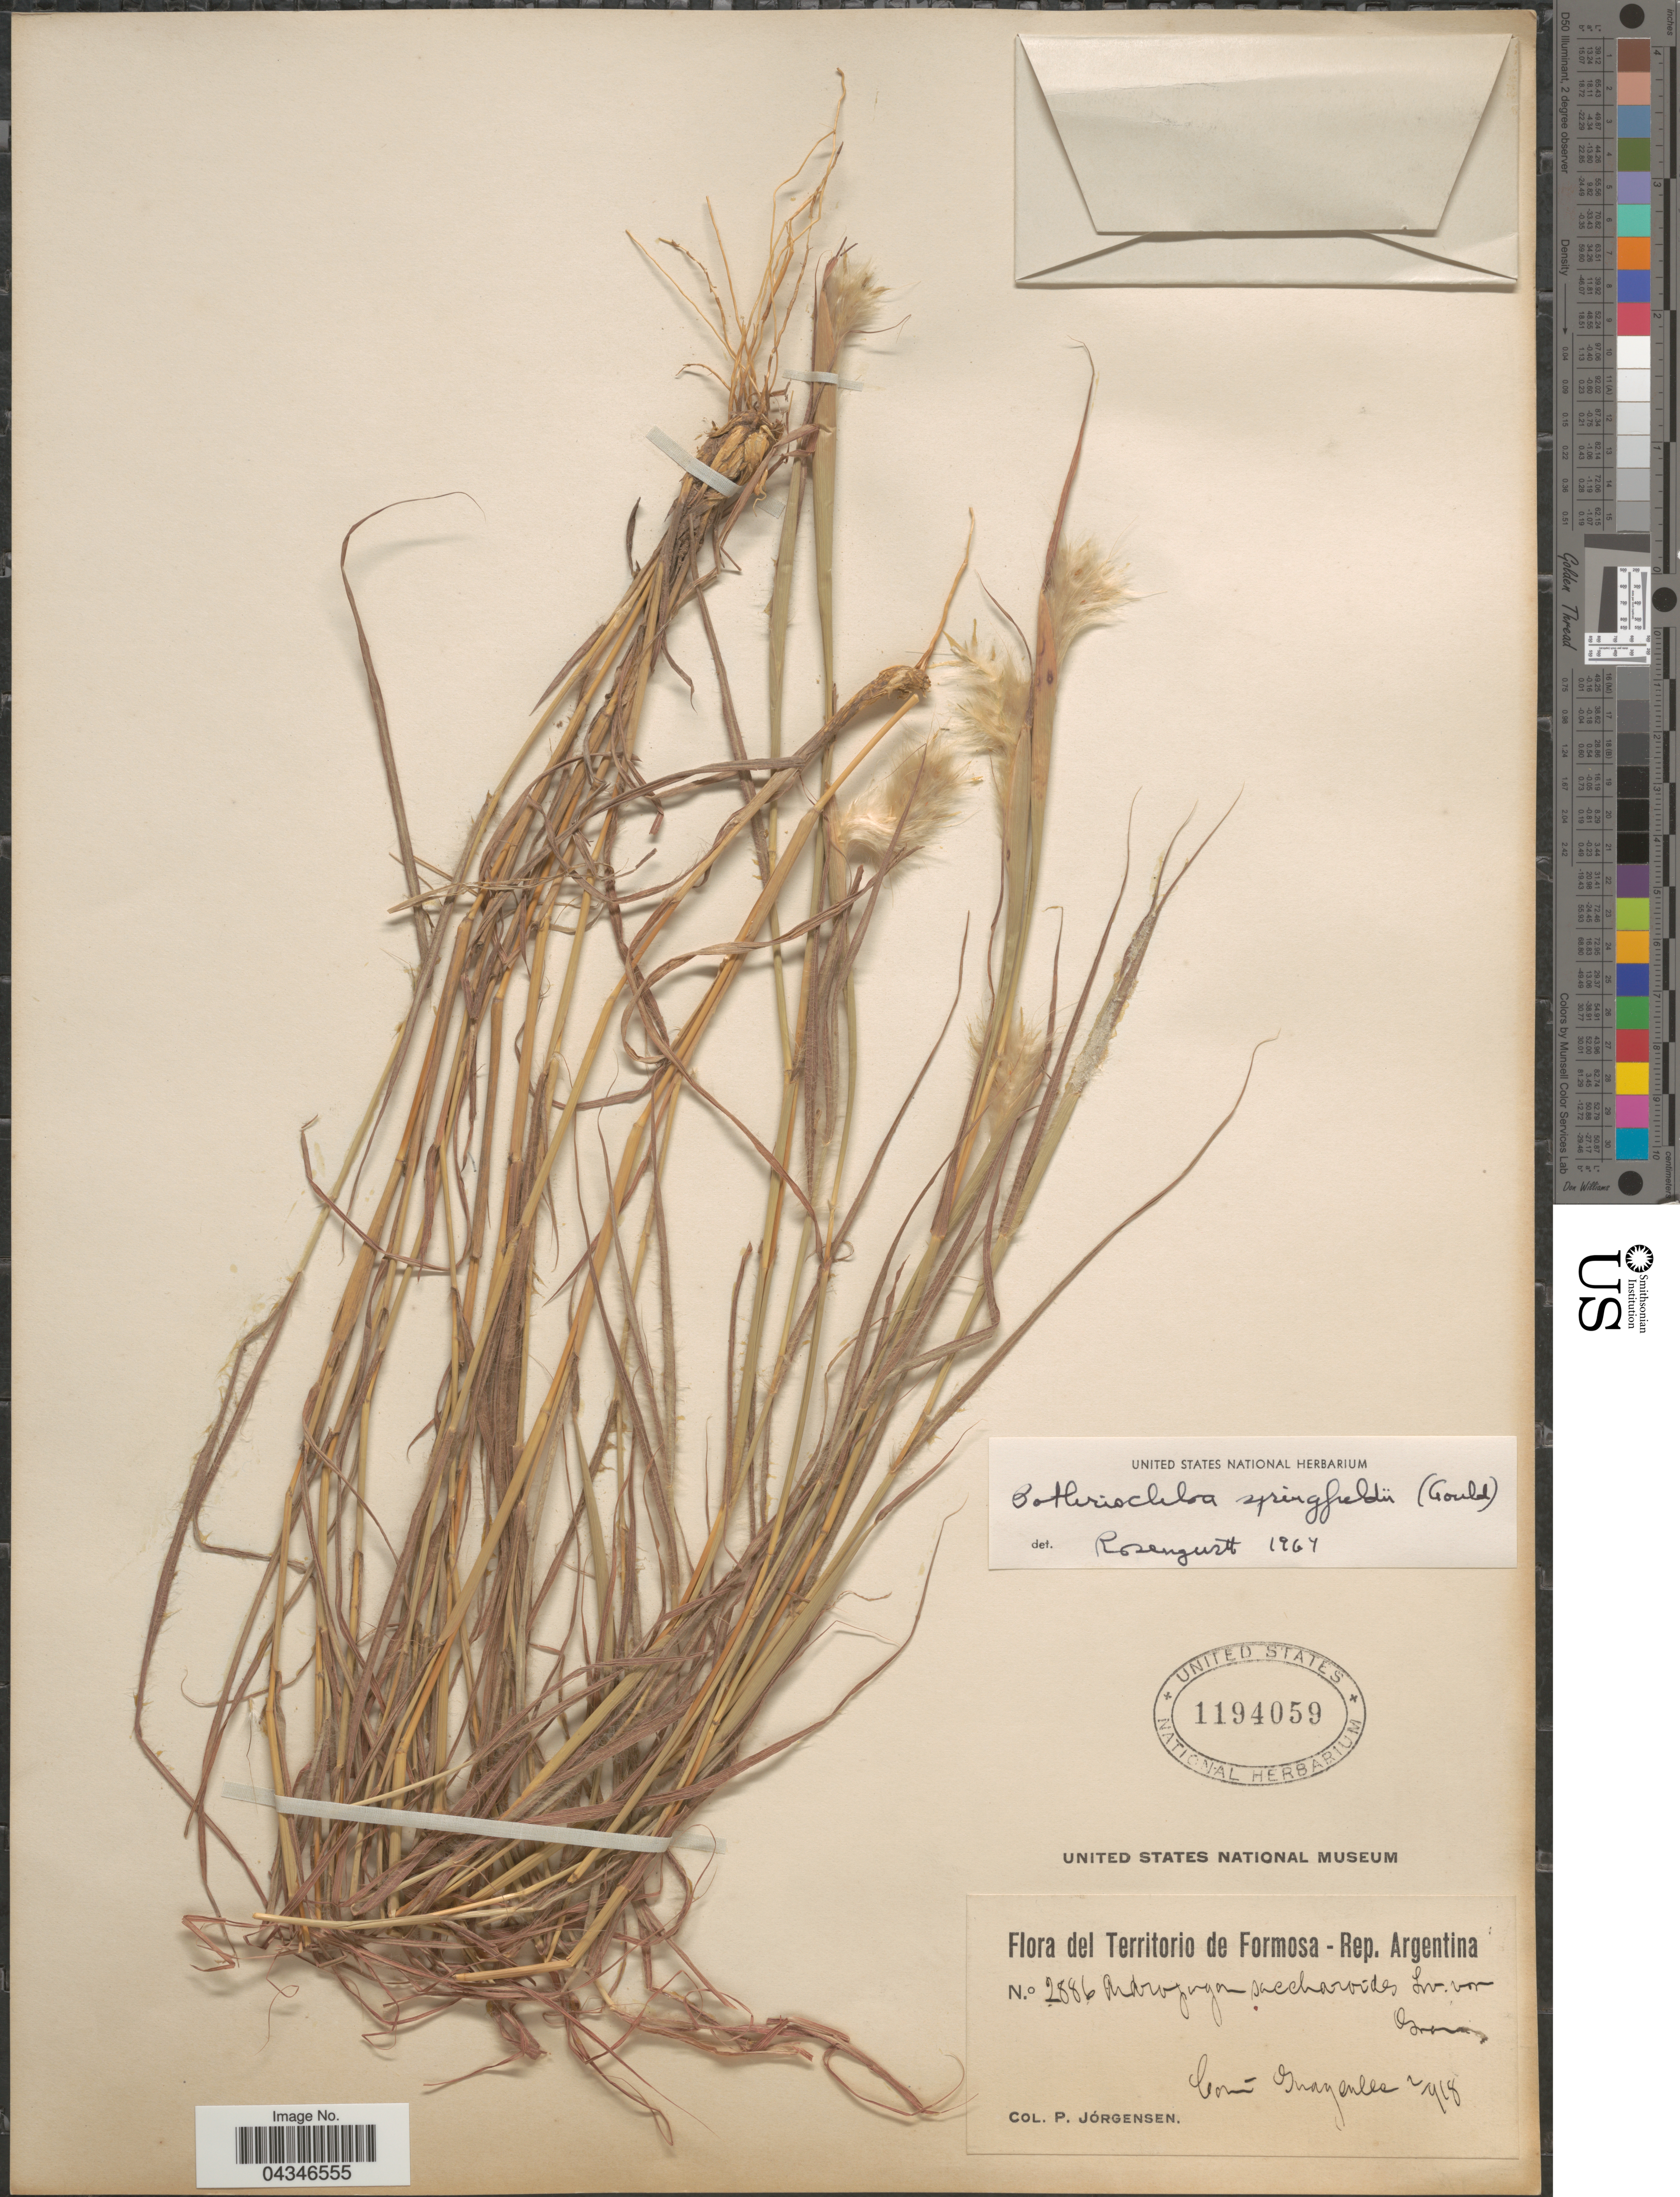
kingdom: Plantae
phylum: Tracheophyta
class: Liliopsida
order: Poales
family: Poaceae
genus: Andropogon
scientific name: Andropogon springfieldii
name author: Gould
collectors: P. Jörgensen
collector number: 2886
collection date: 1918-02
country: Argentina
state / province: Formosa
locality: Rep. Argentina.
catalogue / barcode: US 1194059